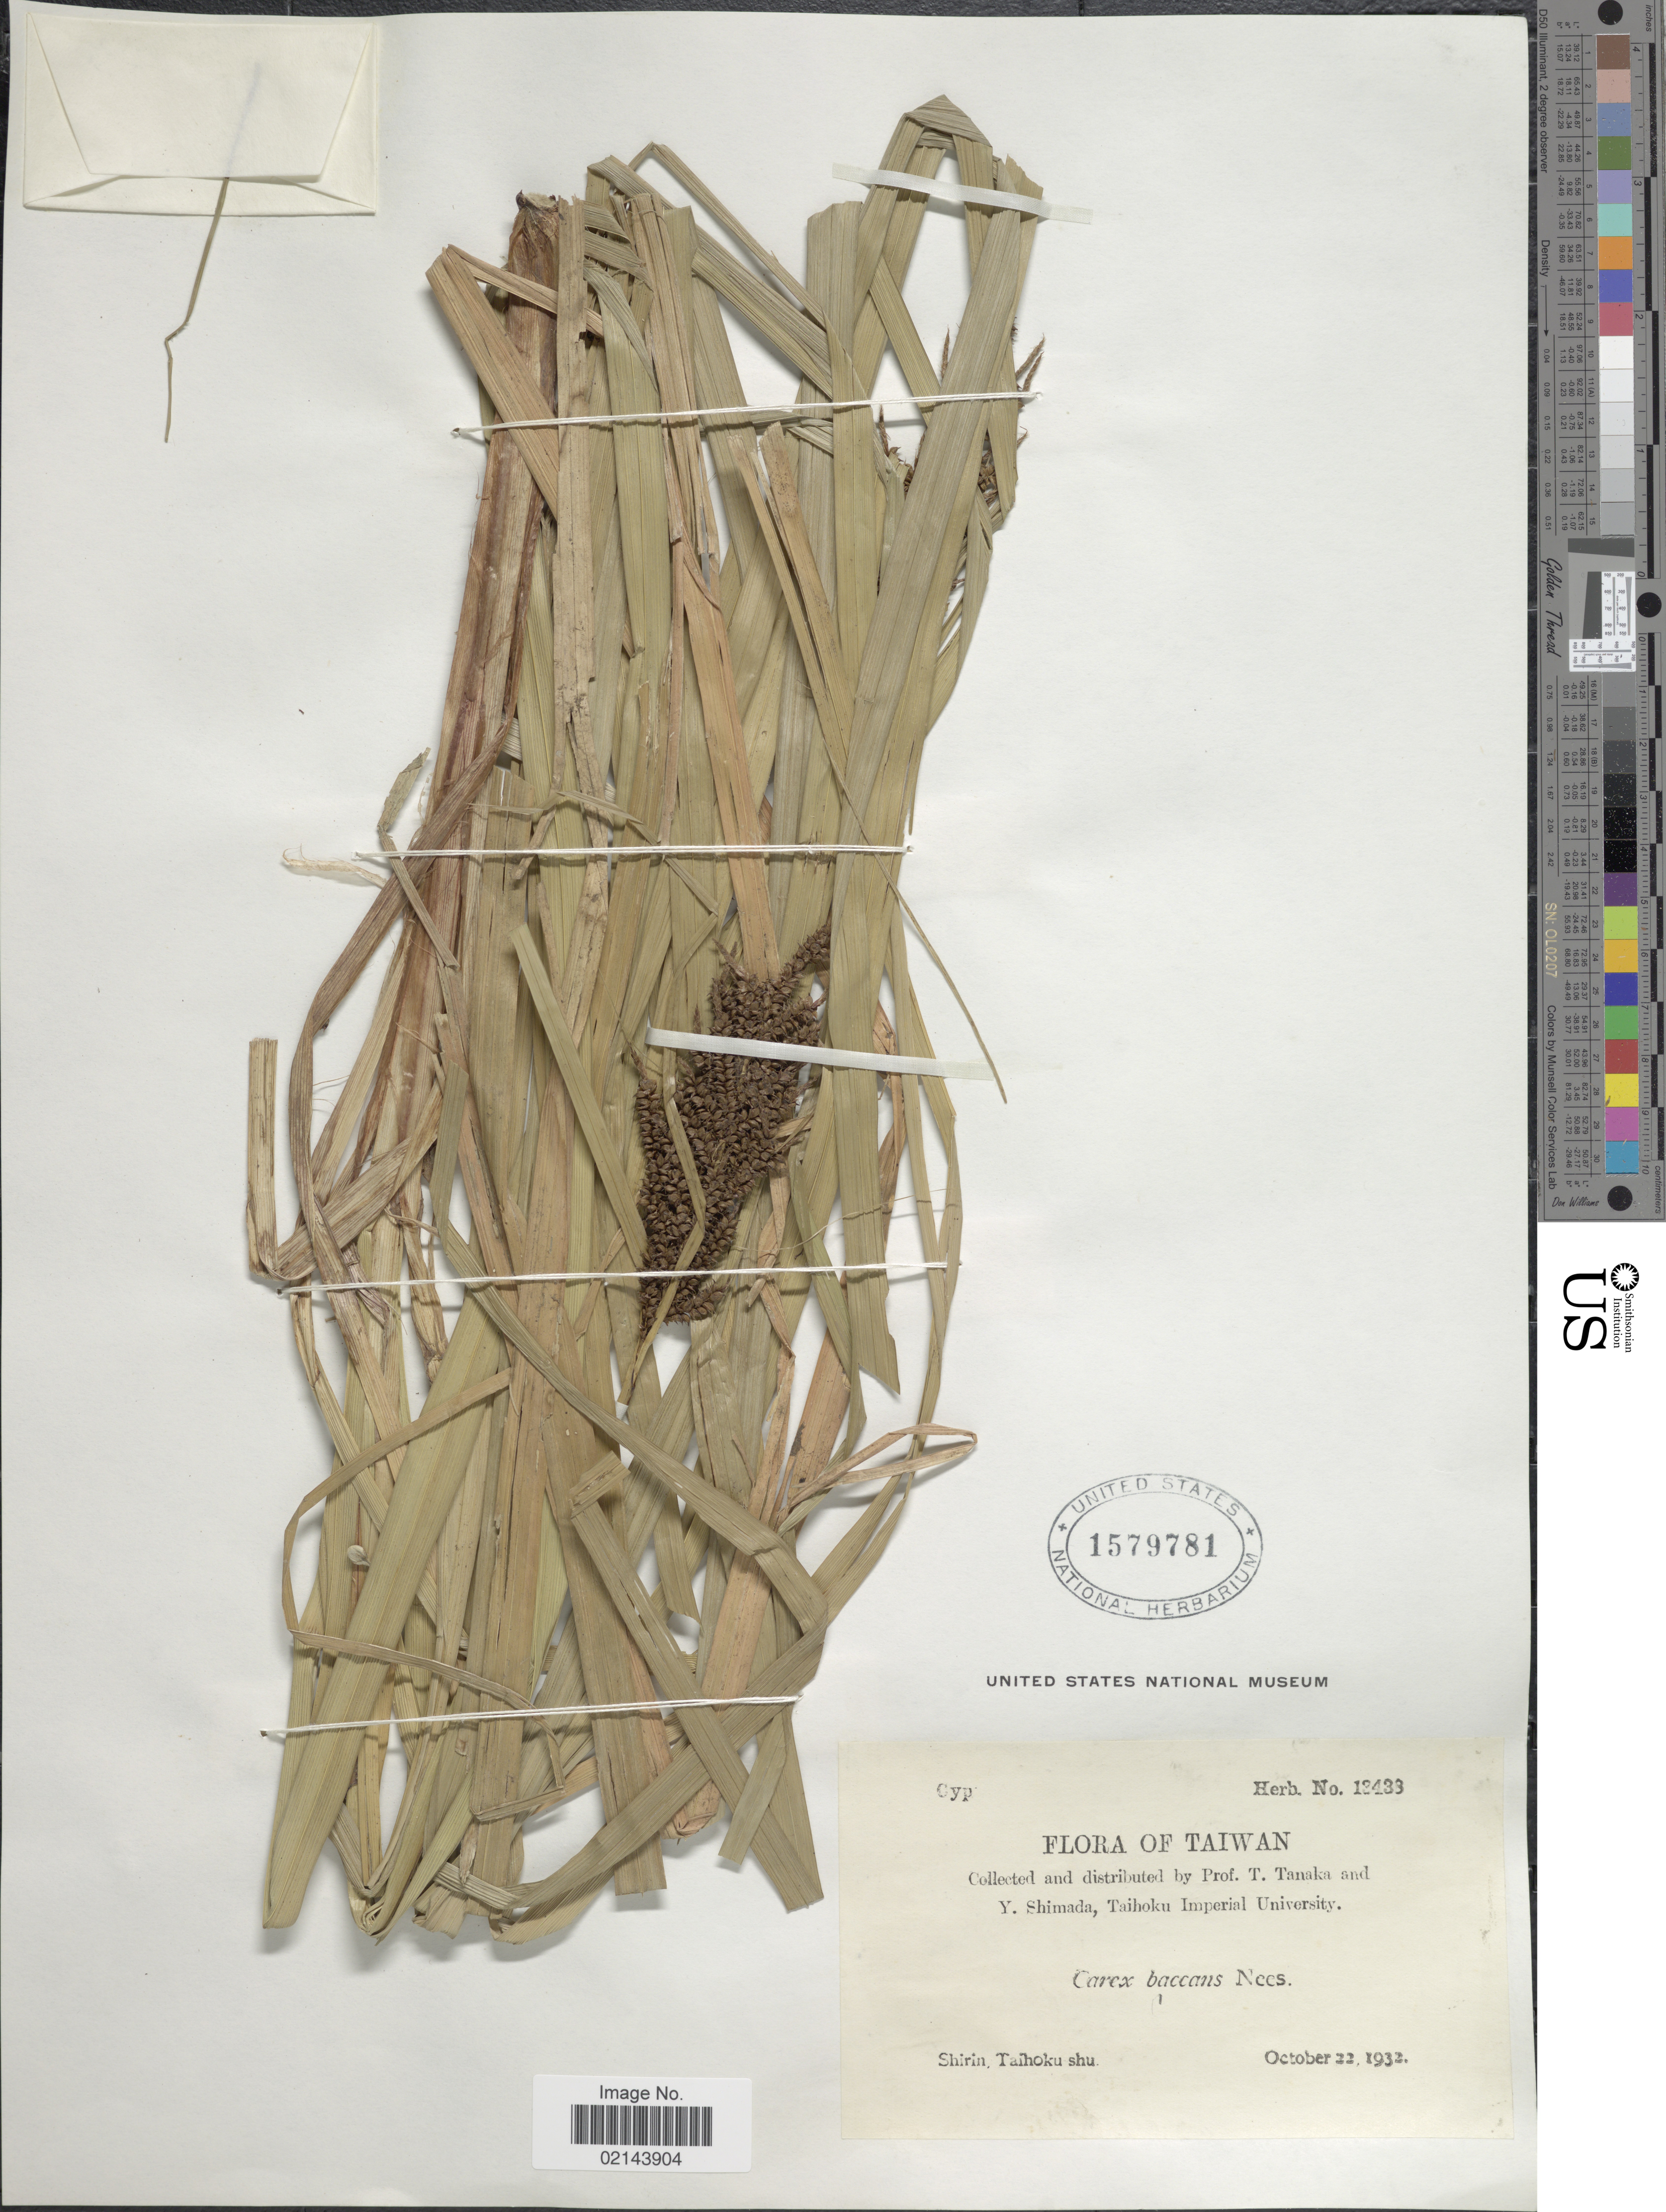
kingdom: Plantae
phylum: Tracheophyta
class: Liliopsida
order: Poales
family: Cyperaceae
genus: Carex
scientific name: Carex baccans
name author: Nees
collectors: T. Tanaka & Y. Shimada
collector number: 12438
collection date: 1932-10-22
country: Taiwan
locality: Shirin, Taihoku shu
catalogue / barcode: US 1579781